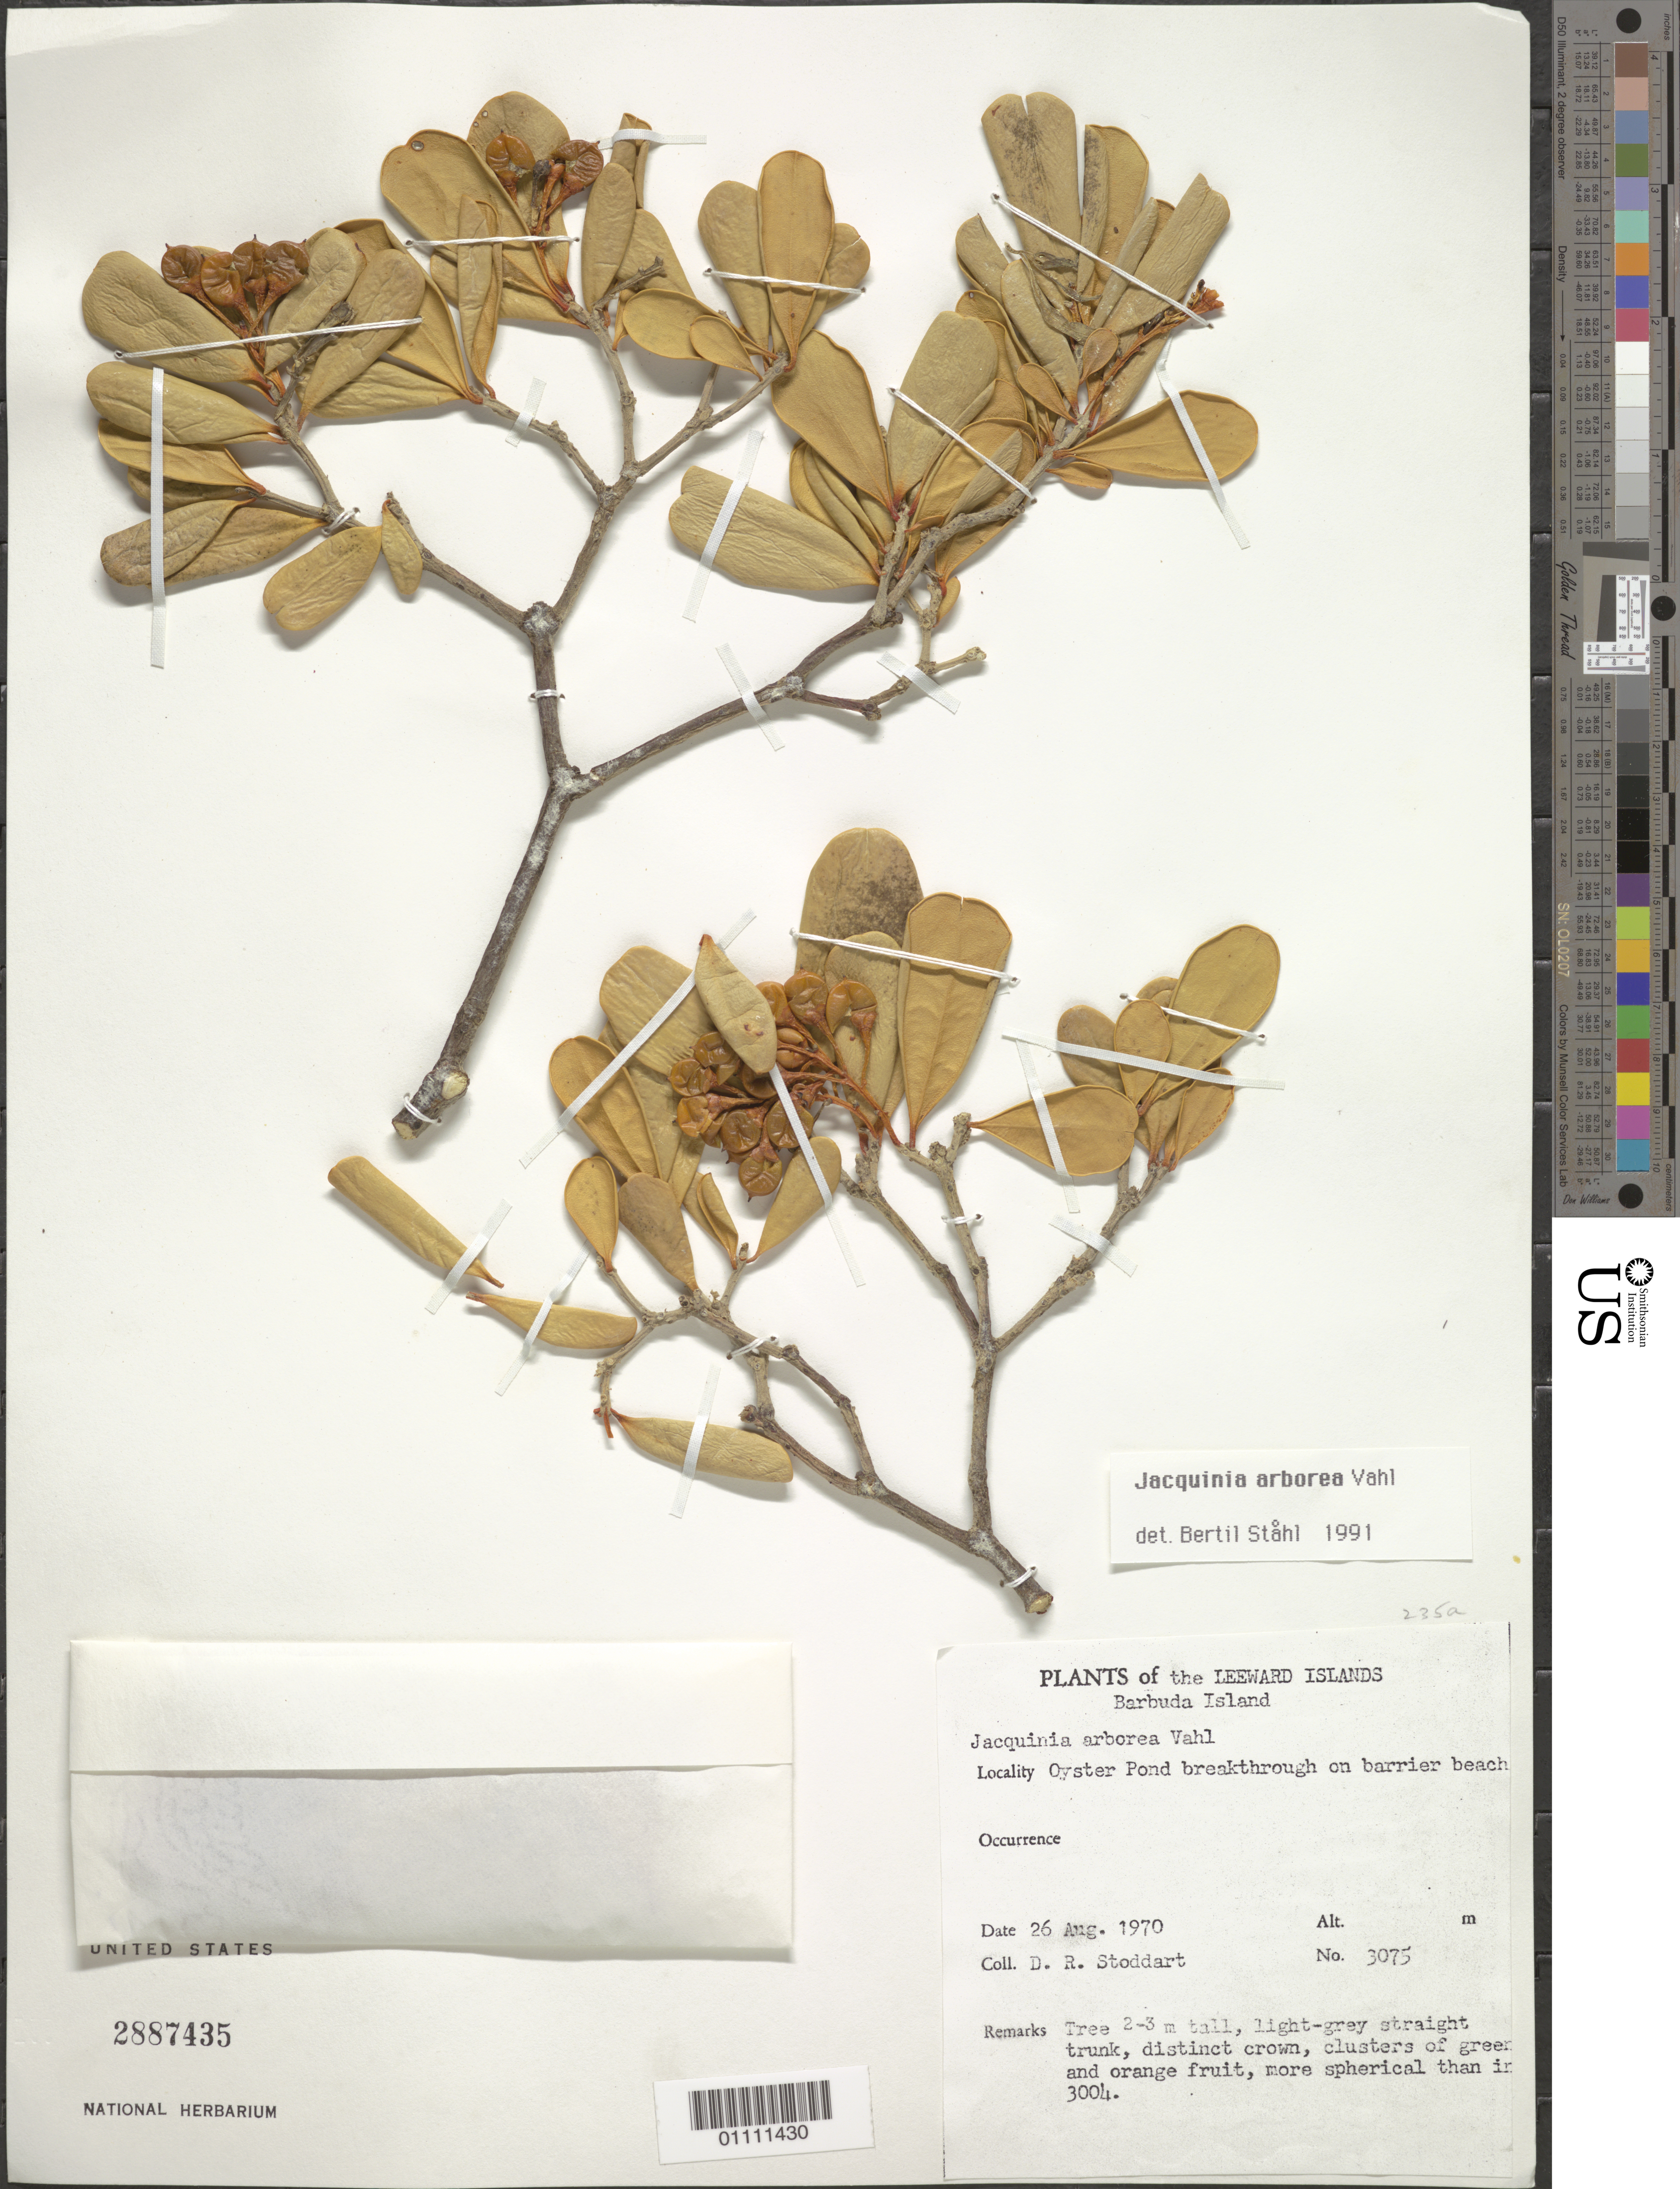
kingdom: Plantae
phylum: Tracheophyta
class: Magnoliopsida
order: Ericales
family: Primulaceae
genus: Jacquinia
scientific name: Jacquinia arborea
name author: Vahl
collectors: D. R. Stoddart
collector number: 3075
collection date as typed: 26 Aug 1970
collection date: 1970-08-26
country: Antigua and Barbuda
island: Barbuda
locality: Leeward Islands. Oyster Pond breakthrough on barrier beach.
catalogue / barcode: US 2887435